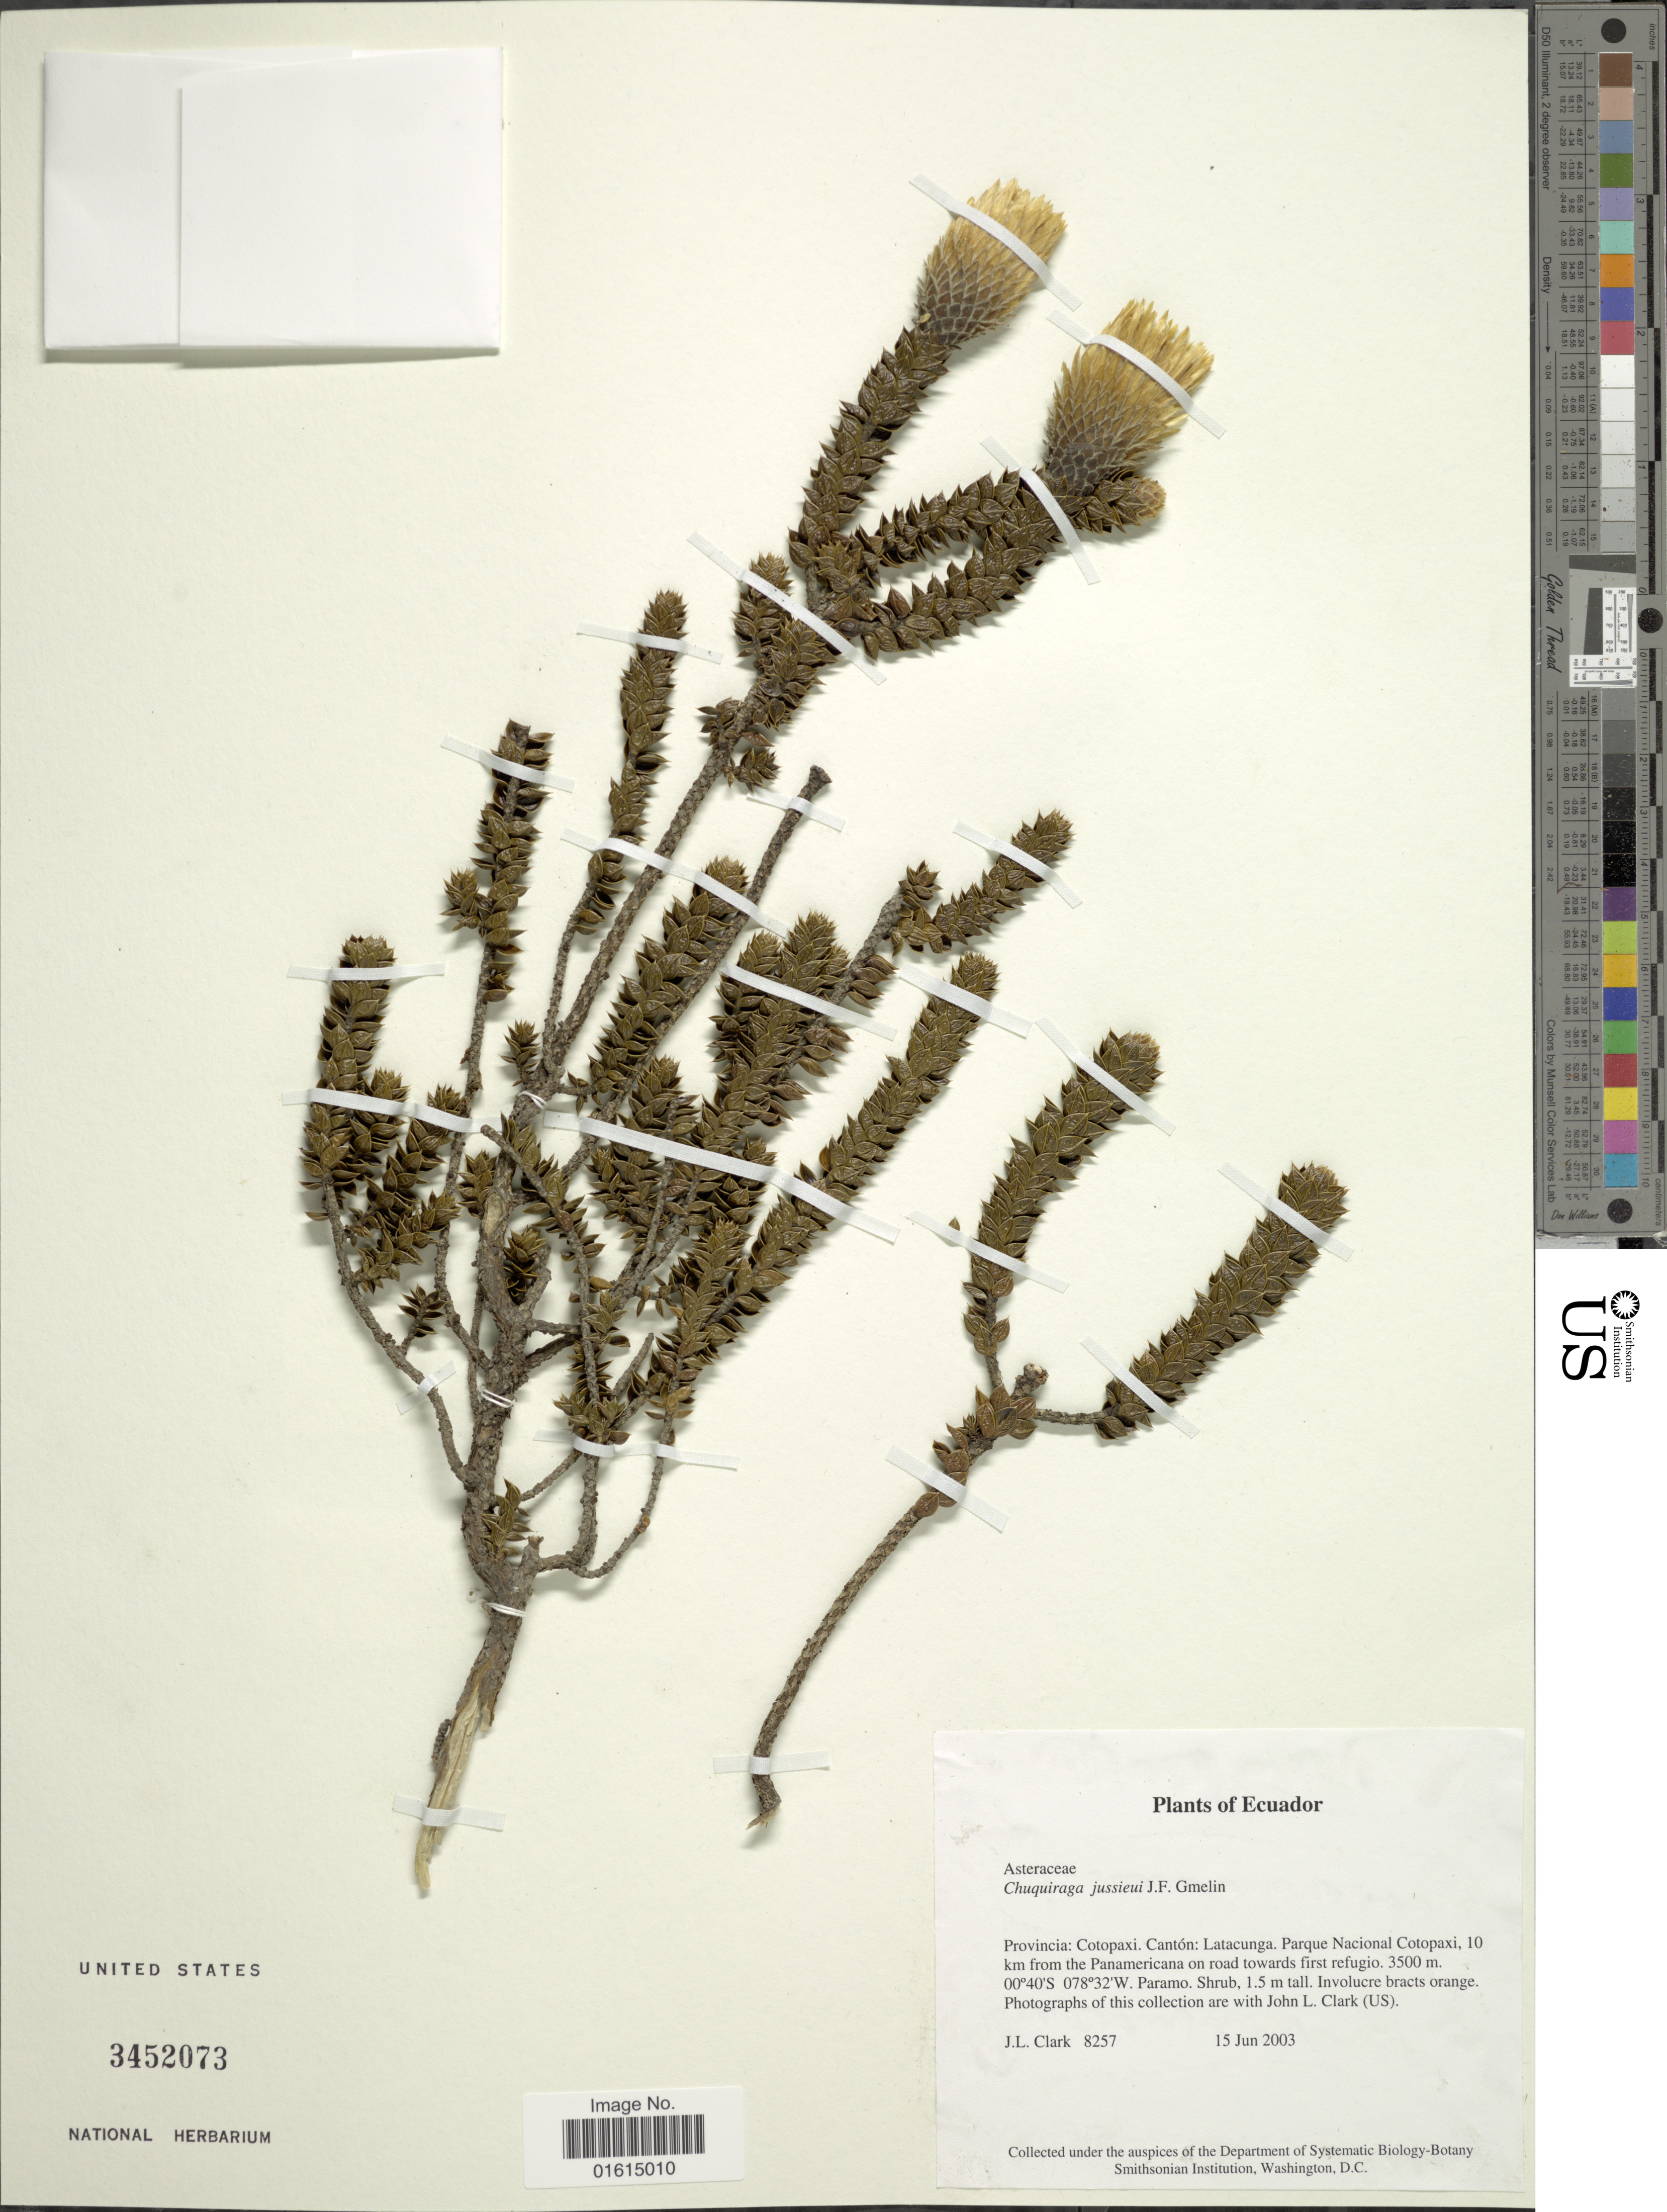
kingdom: Plantae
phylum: Tracheophyta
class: Magnoliopsida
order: Asterales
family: Asteraceae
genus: Chuquiraga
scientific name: Chuquiraga jussieui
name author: J.F. Gmel.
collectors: J. L. Clark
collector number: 8257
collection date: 2003-06-15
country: Ecuador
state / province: Cotopaxi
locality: Provincia Cotopaxi, Canton Latacunga, Parque Nacional Cotopaxi, 10 km from the Panamericana ojn road towards first refugio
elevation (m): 3500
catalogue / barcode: US 3452073